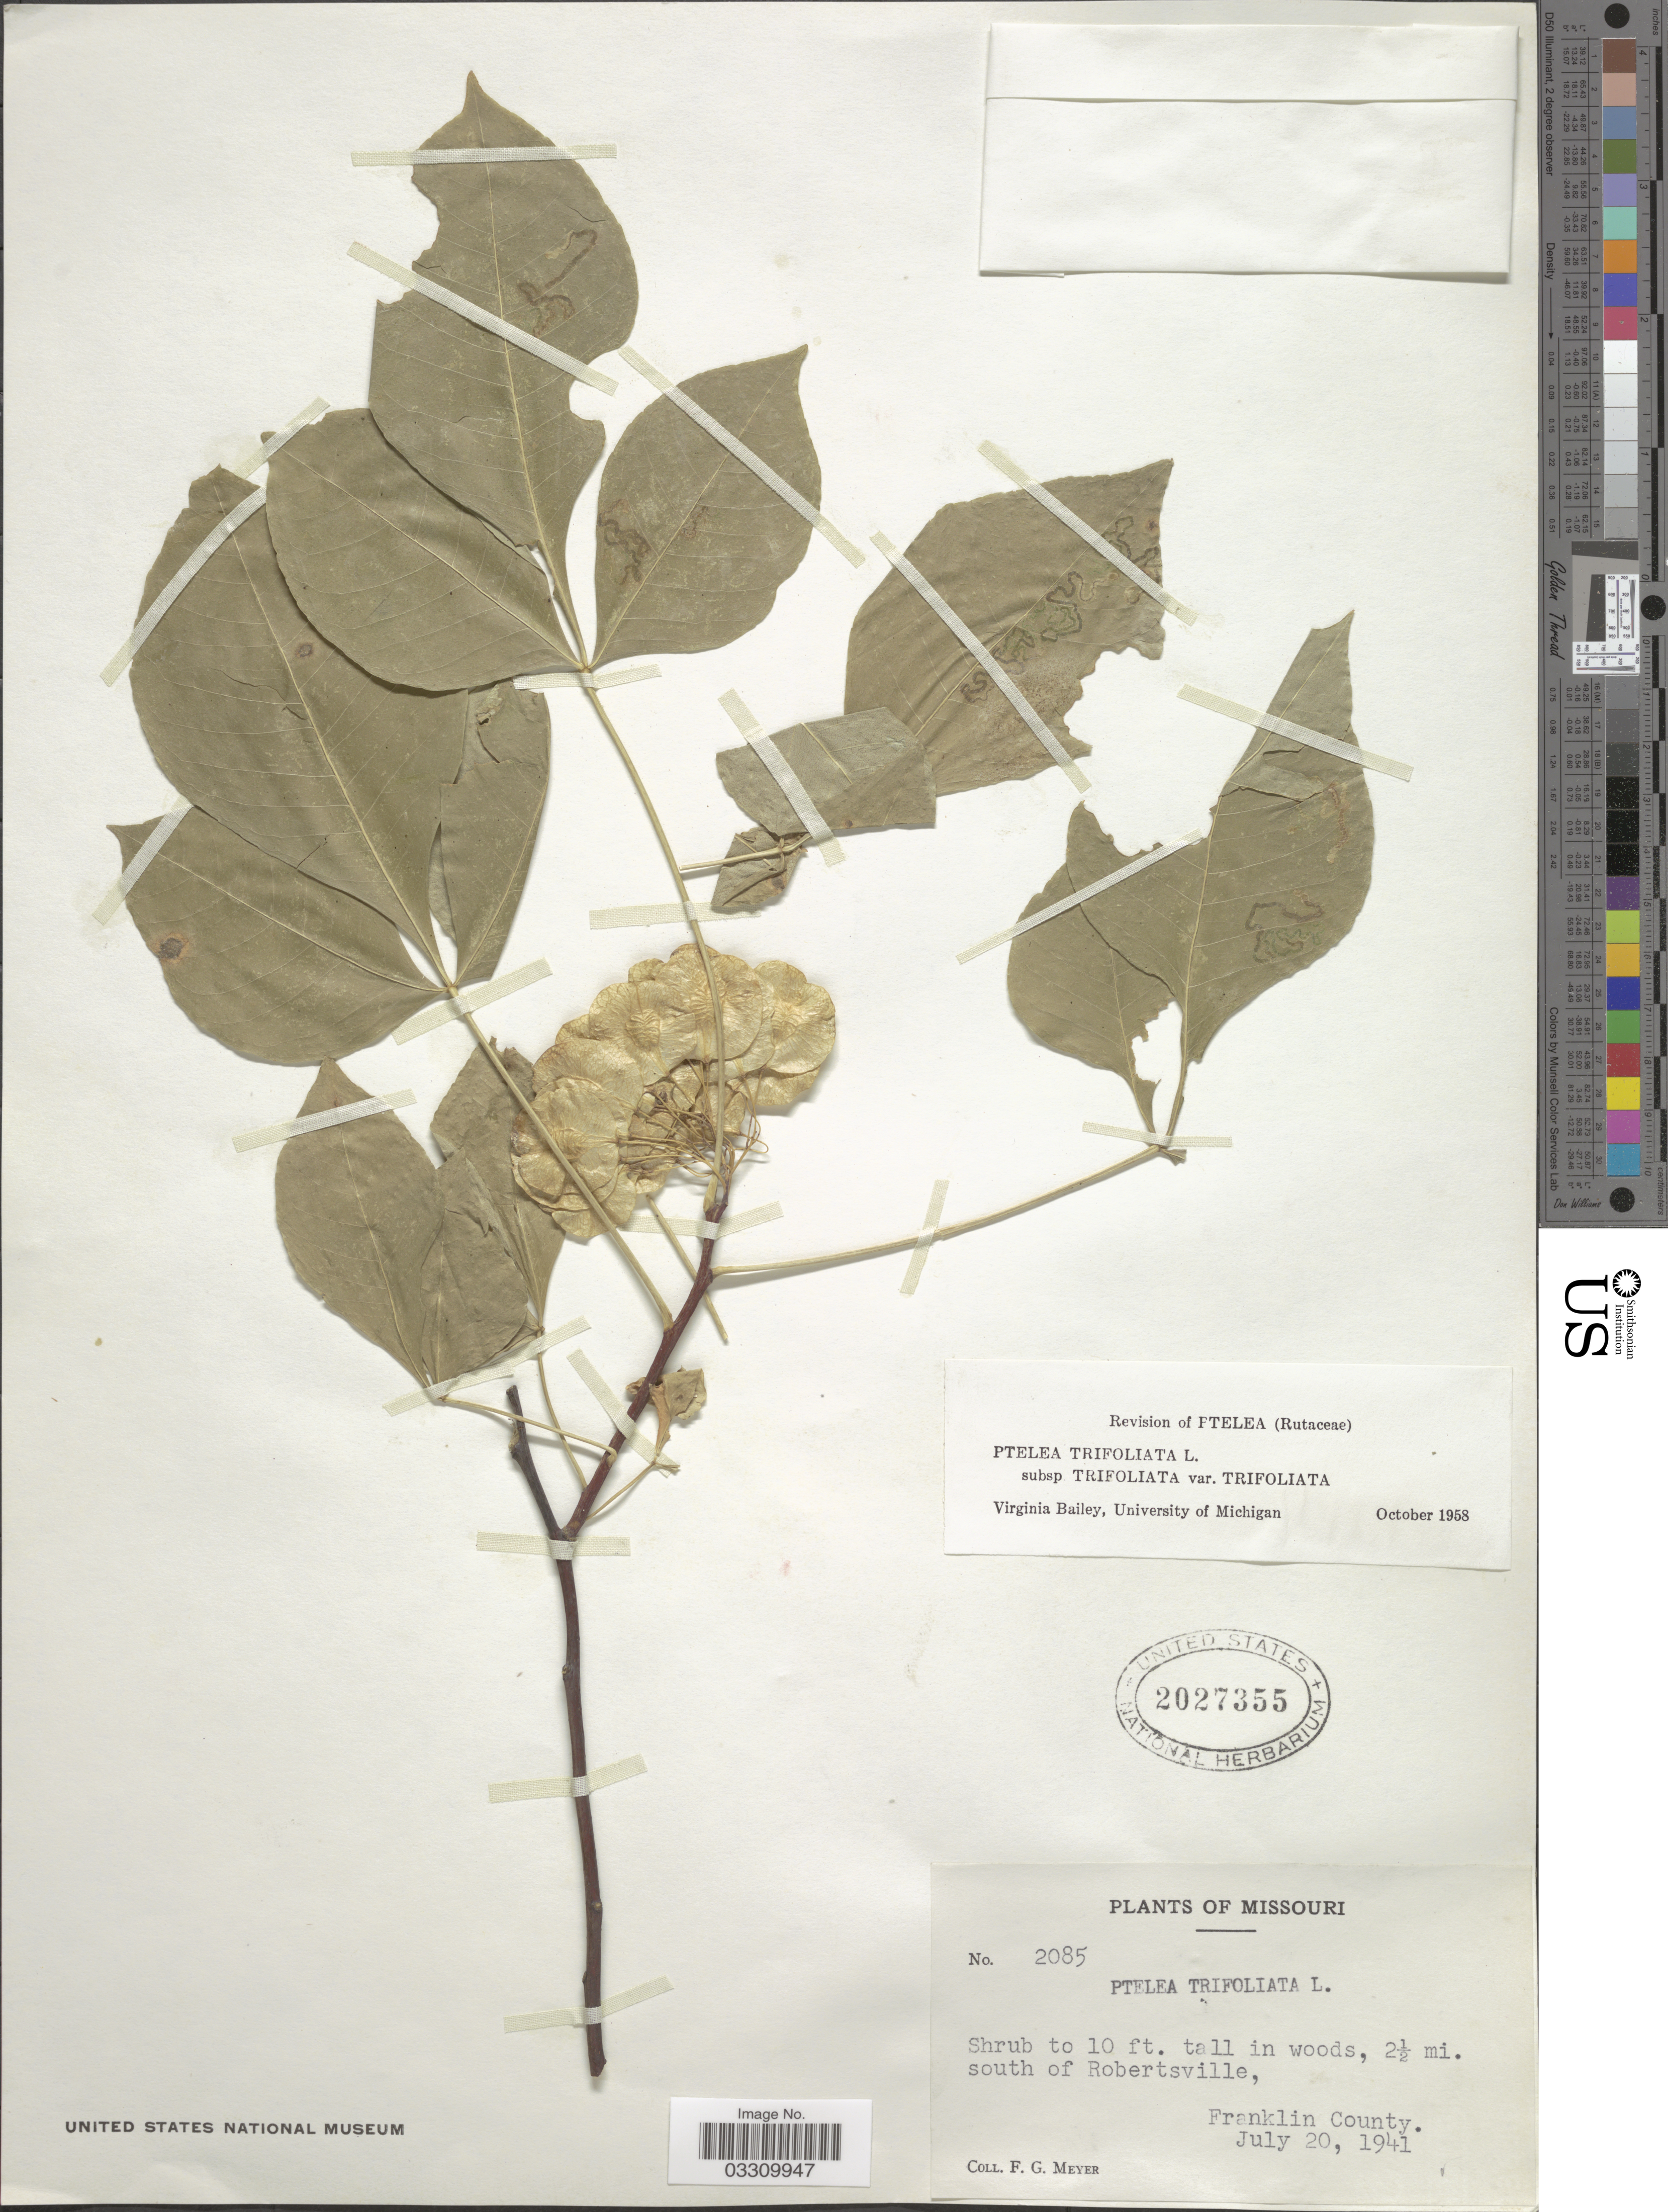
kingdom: Plantae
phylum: Tracheophyta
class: Magnoliopsida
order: Sapindales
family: Rutaceae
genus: Ptelea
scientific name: Ptelea trifoliata var. trifoliata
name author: L.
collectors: F. G. Meyer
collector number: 2085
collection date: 1941-07-20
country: United States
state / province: Missouri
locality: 2½ mi. south of Robertsville, Franklin County.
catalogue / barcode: US 2027355